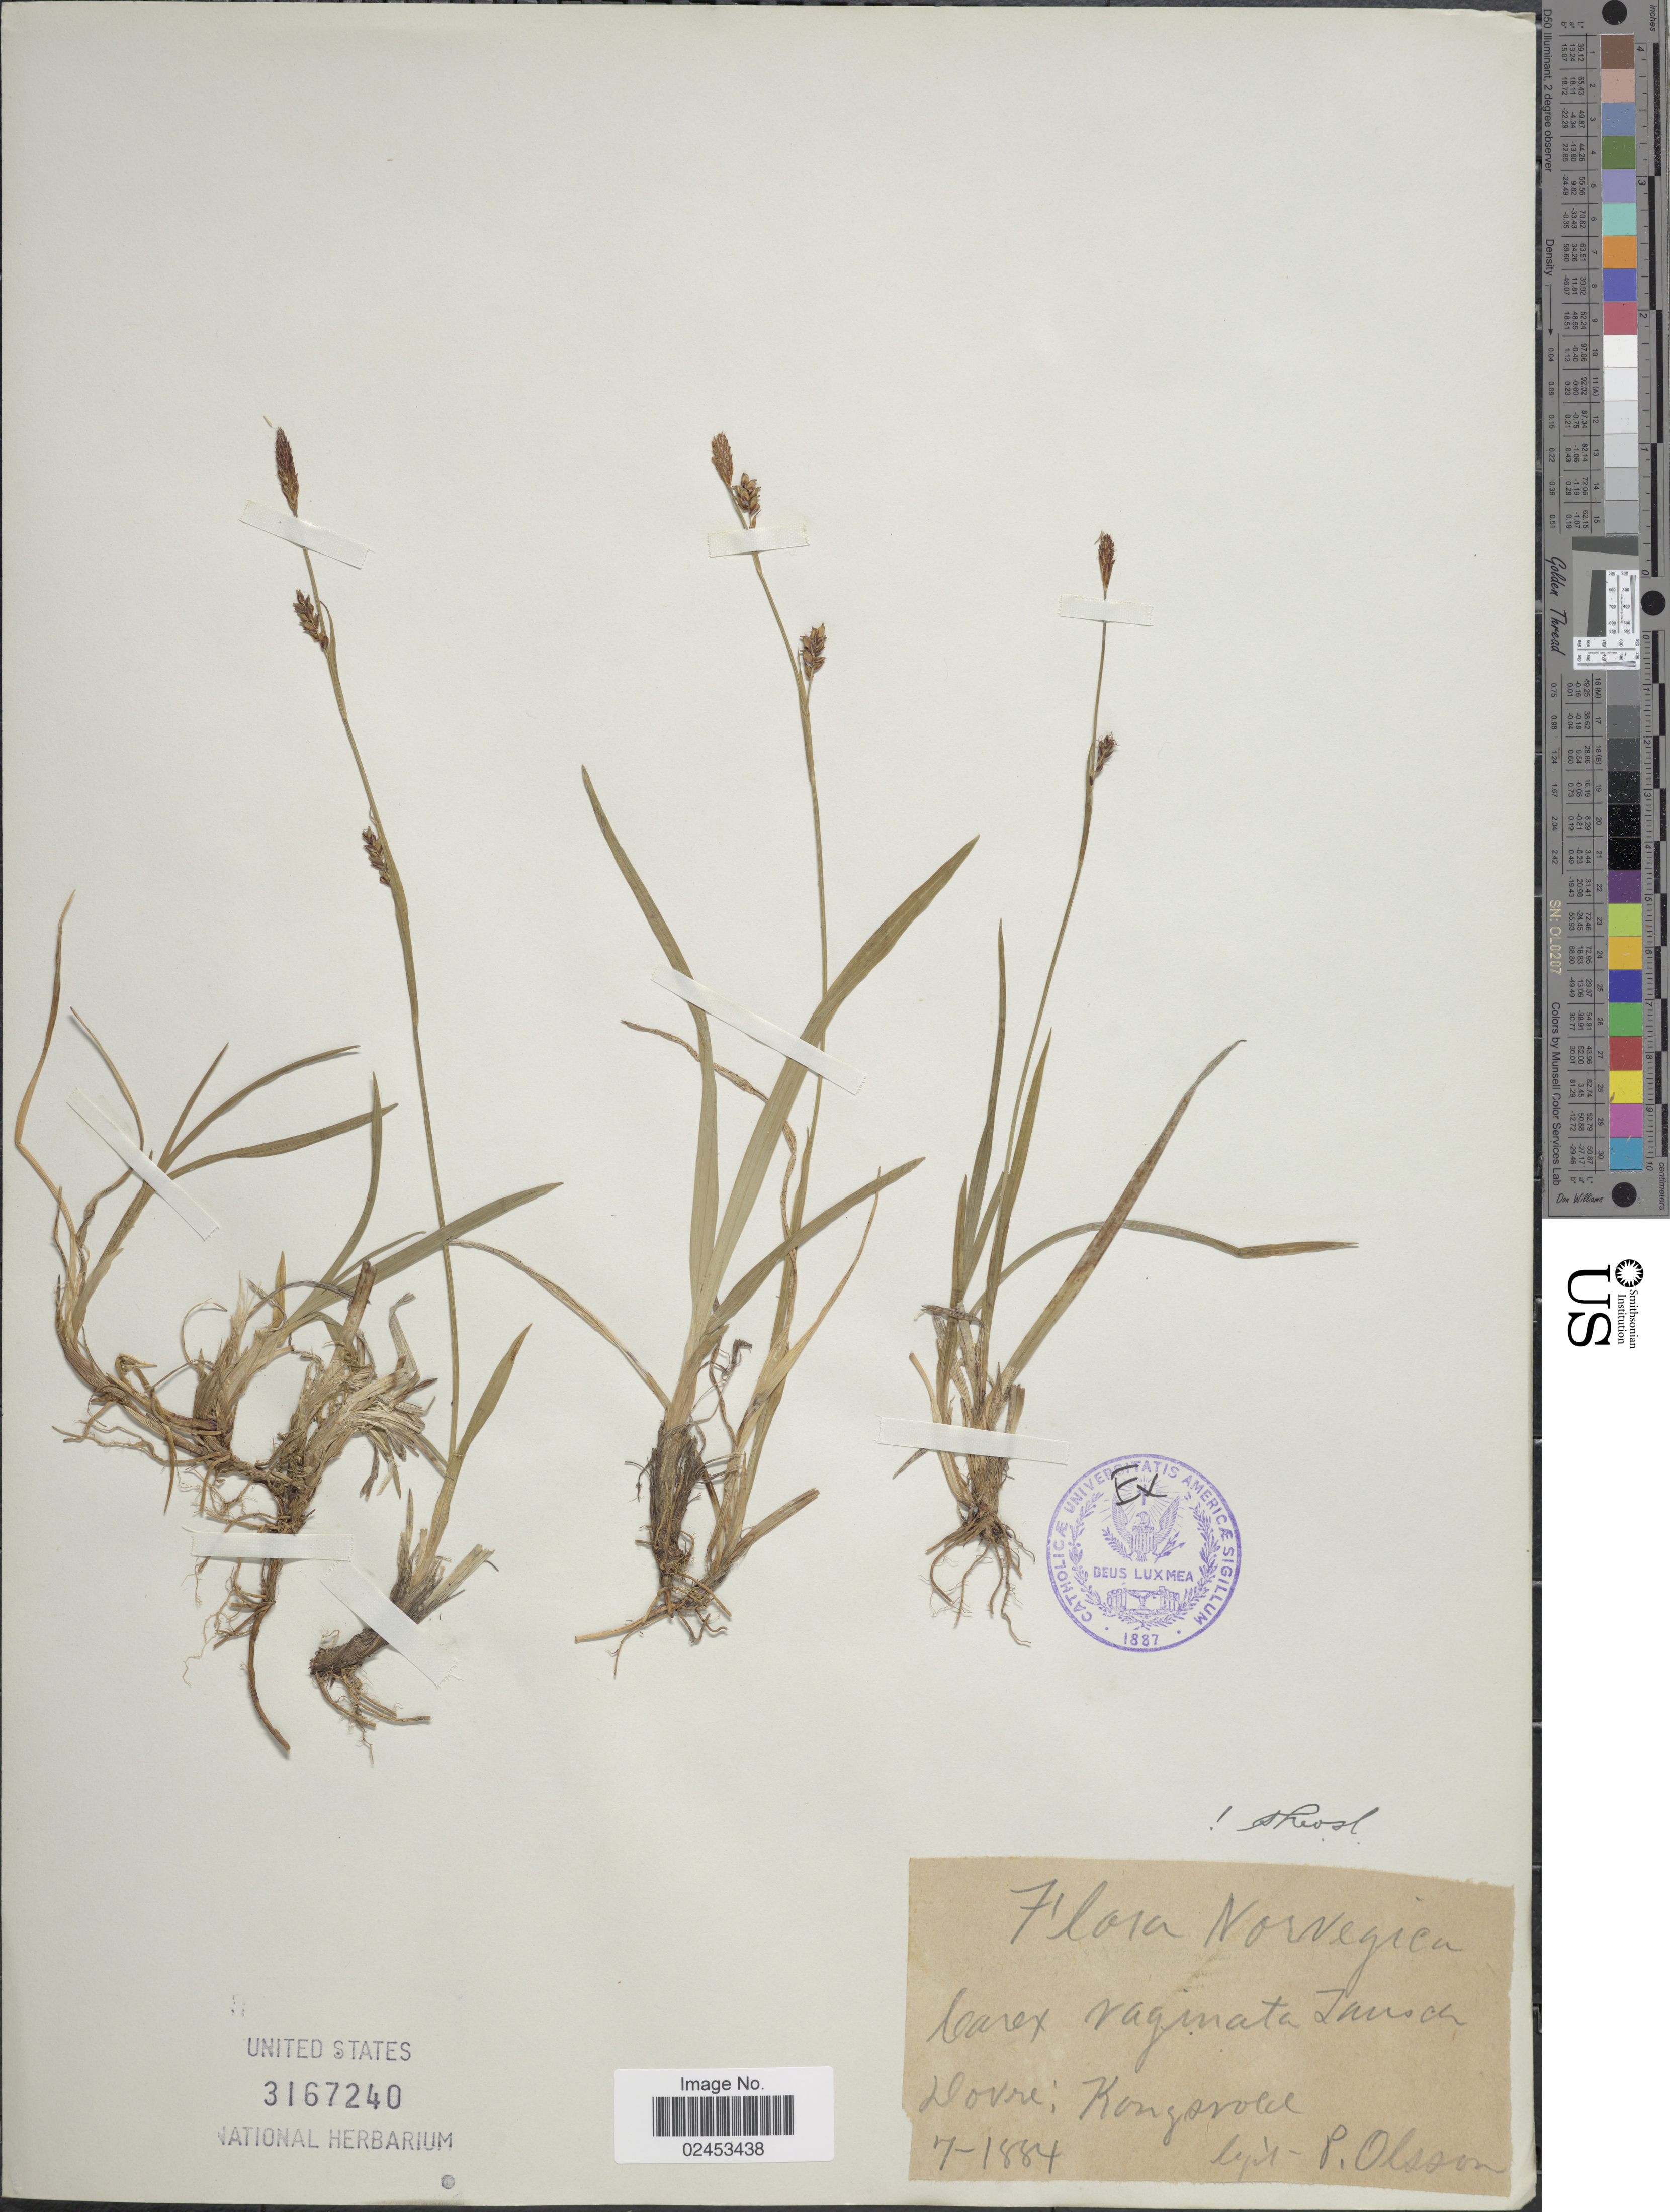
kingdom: Plantae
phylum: Tracheophyta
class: Liliopsida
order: Poales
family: Cyperaceae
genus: Carex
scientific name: Carex vaginata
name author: Tausch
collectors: P. Olsson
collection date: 1884-07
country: Norway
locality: Dovre: Kongsvold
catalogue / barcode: US 3167240